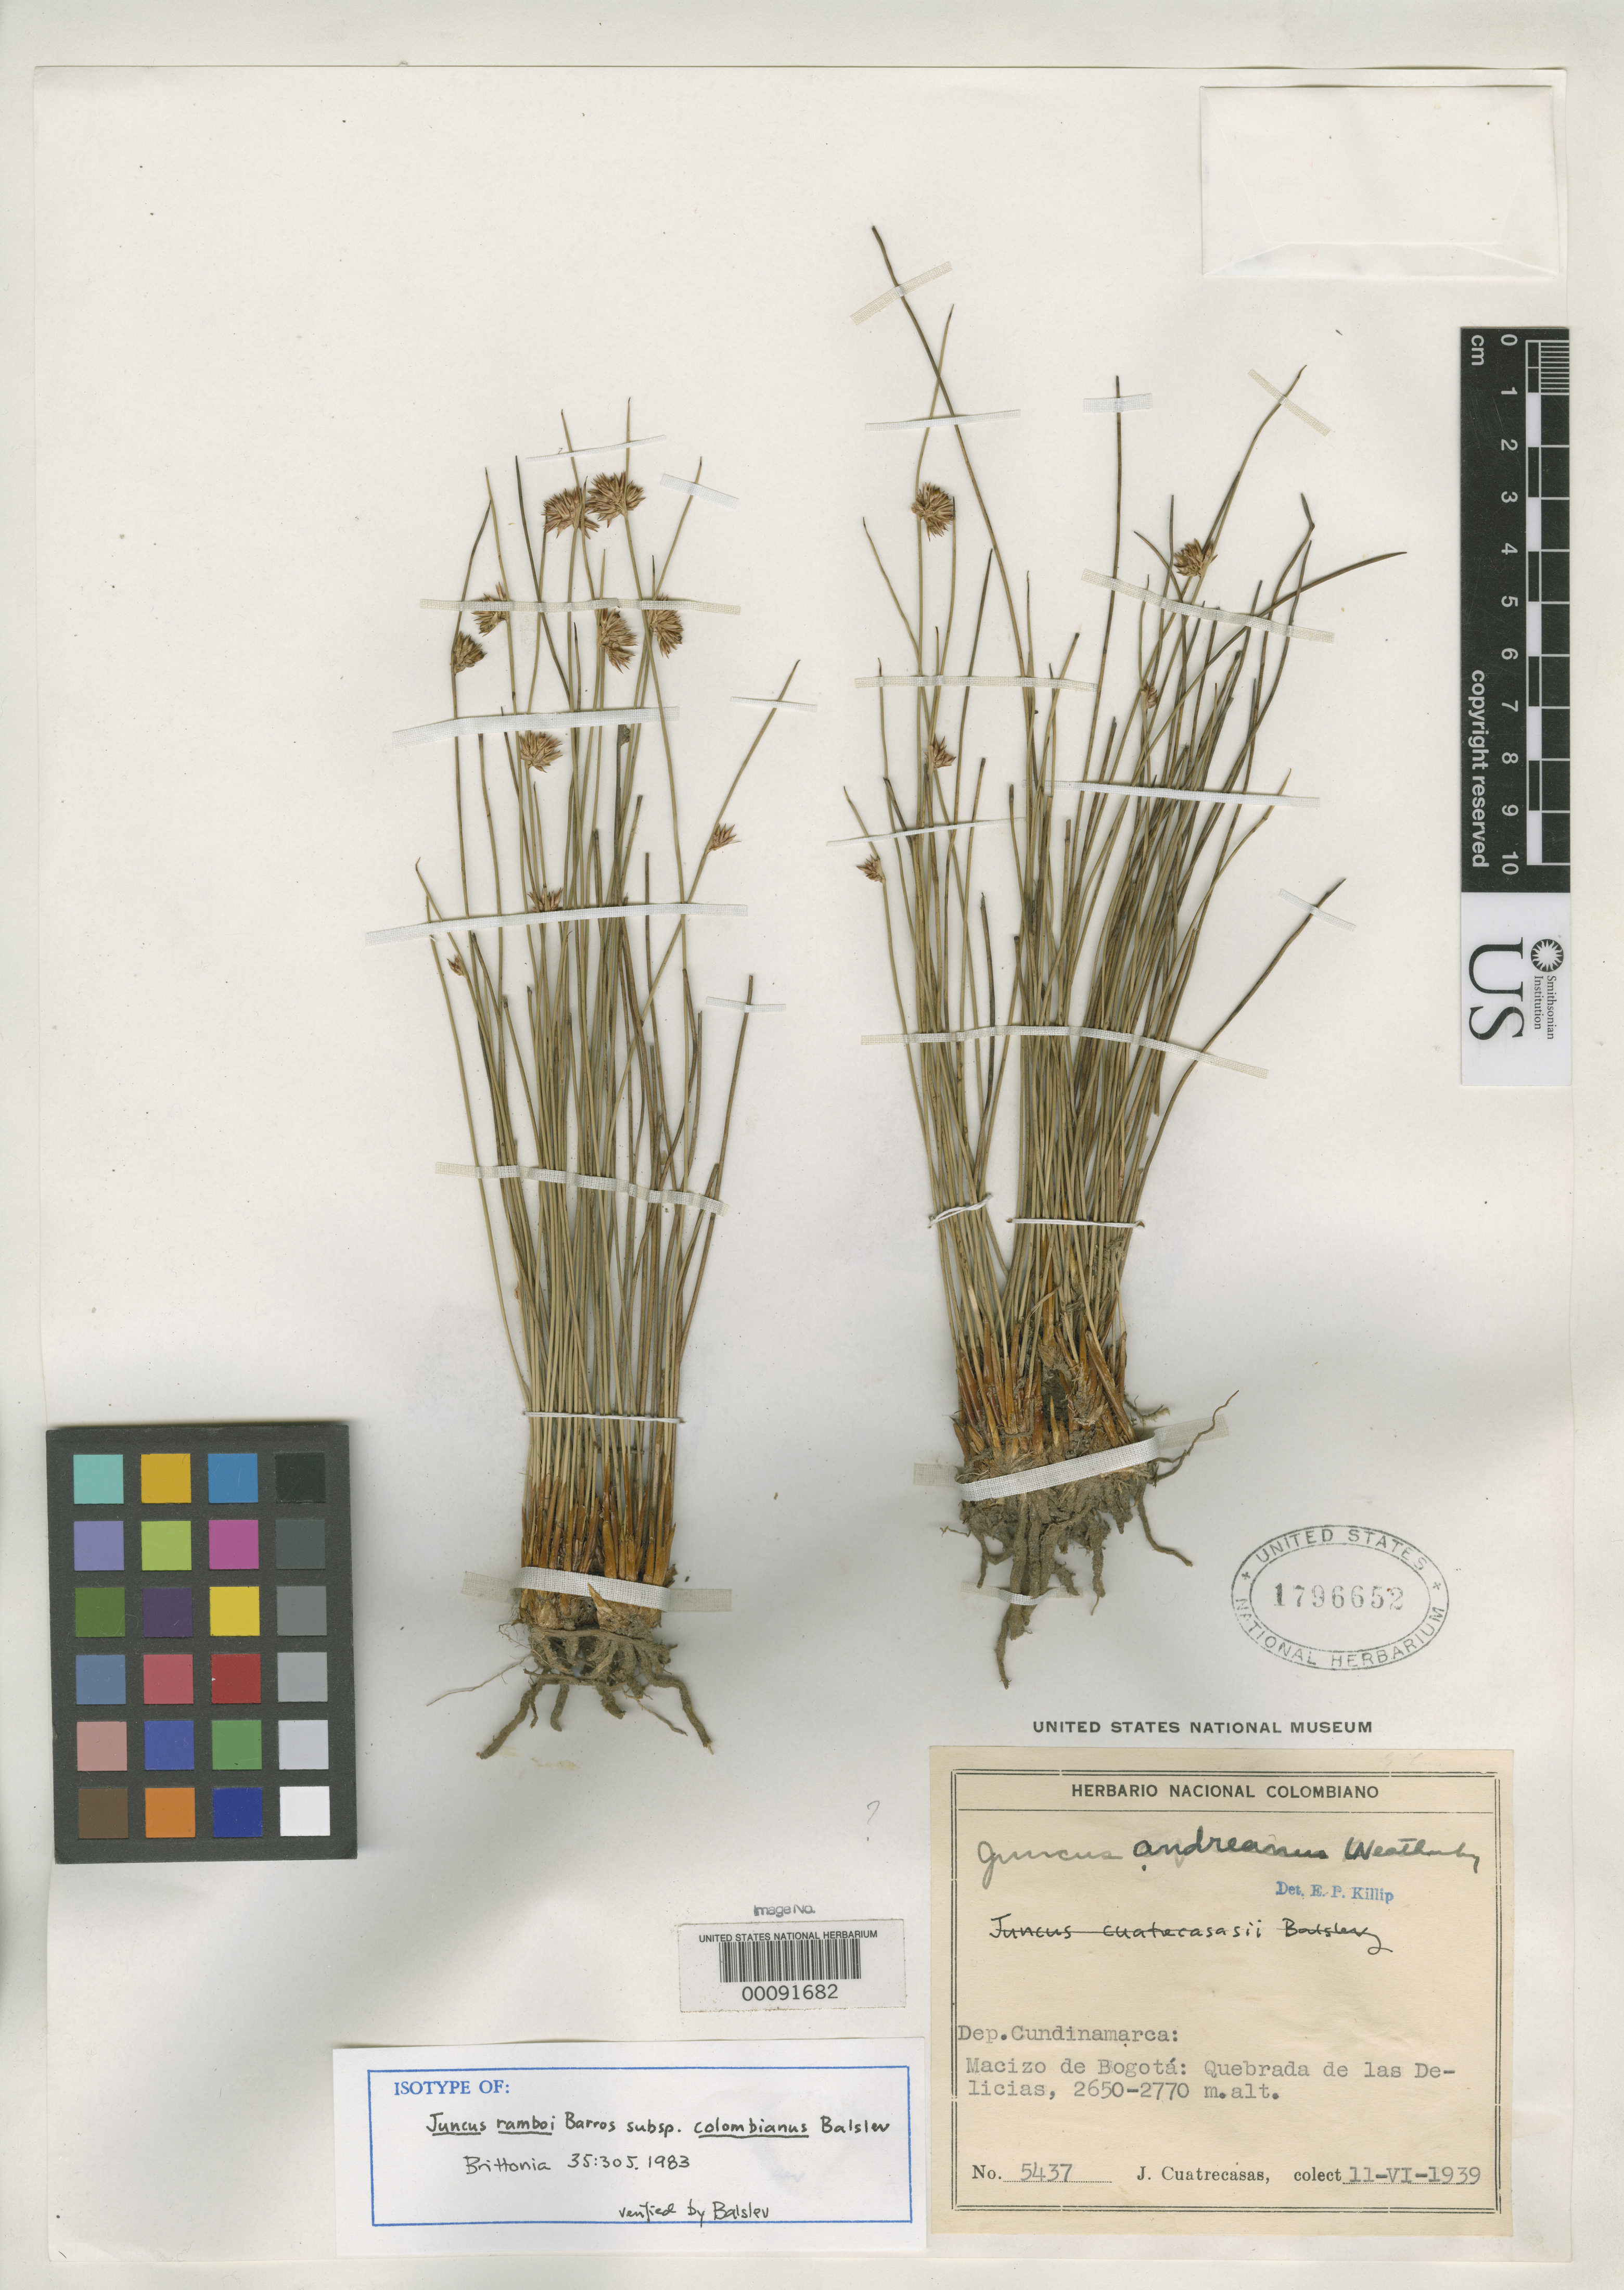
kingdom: Plantae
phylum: Tracheophyta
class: Liliopsida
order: Poales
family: Juncaceae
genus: Juncus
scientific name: Juncus ramboi subsp. colombianus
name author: Balslev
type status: Isotype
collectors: J. Cuatrecasas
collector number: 5437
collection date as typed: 11 Jun 1939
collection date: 1939-06-11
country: Colombia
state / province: Cundinamarca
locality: Macizo de Bogota, Quebrada de las Delicias.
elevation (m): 2650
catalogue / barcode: US 1796652